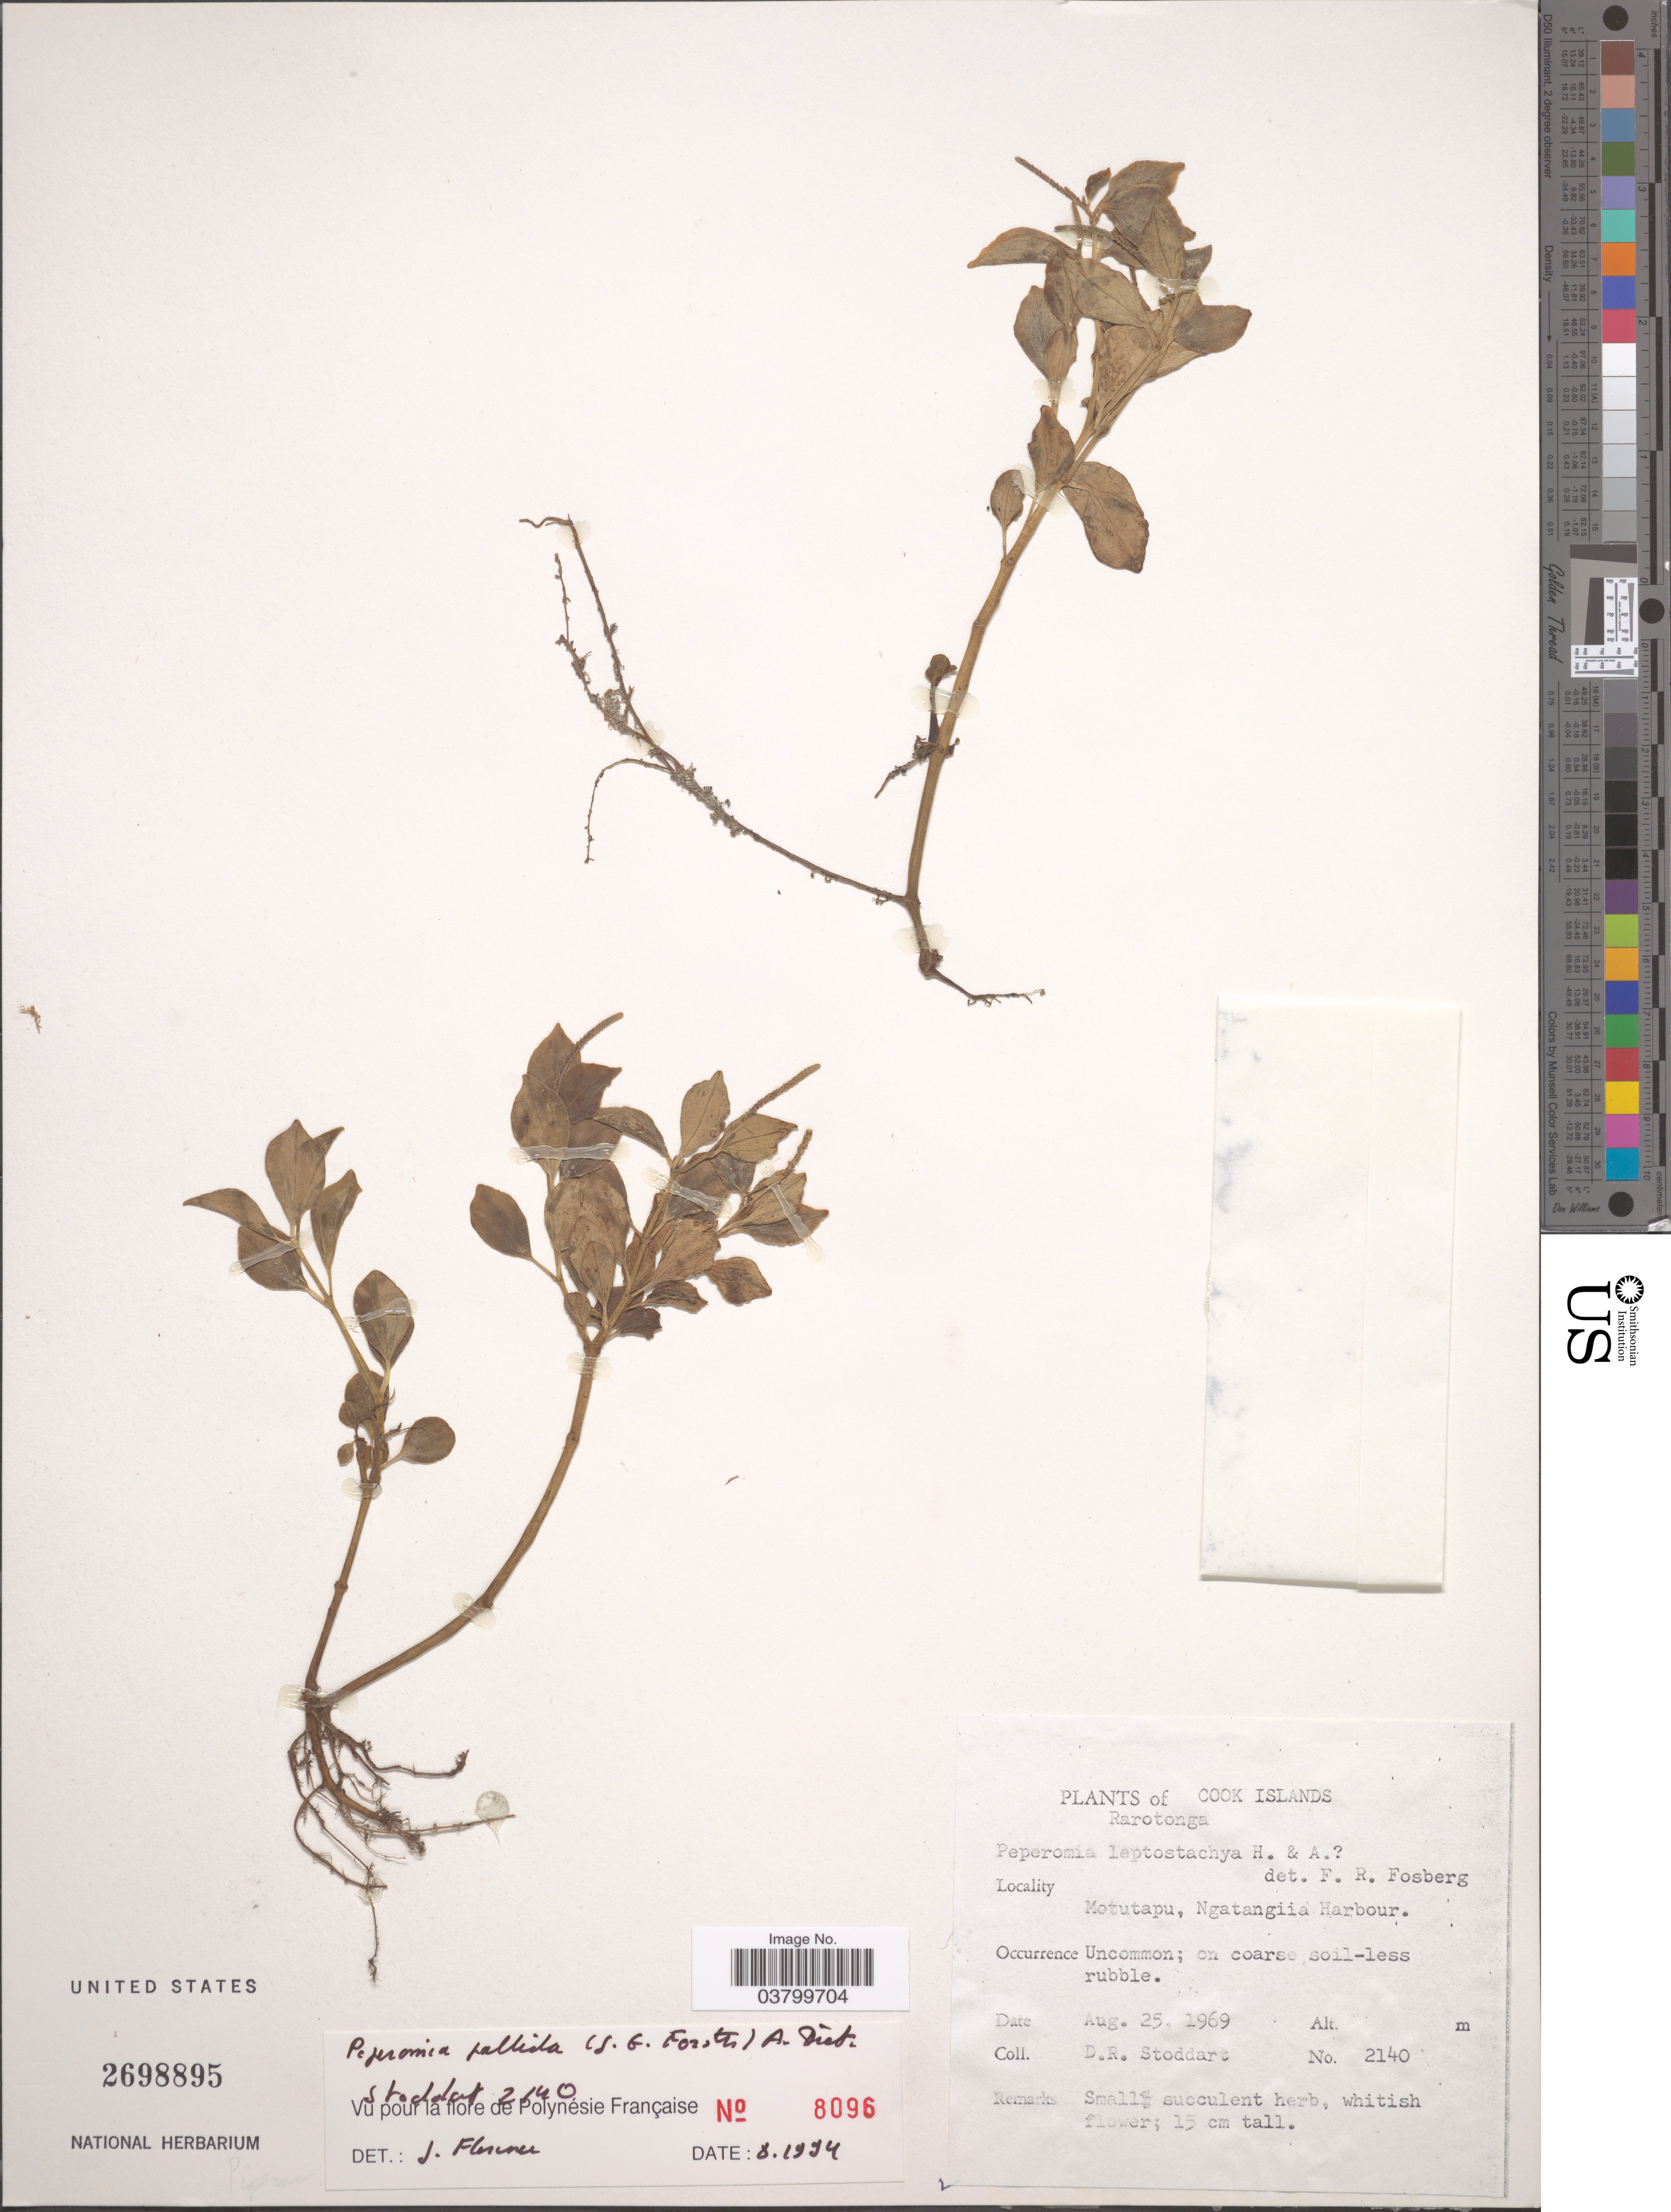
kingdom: Plantae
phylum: Tracheophyta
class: Magnoliopsida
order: Piperales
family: Piperaceae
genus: Peperomia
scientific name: Peperomia pallida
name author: (G. Forst.) Dietr.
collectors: D. R. Stoddart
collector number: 2140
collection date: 1969-08-25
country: Cook Islands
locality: Rarotonga. Motutapu, Ngatangiia Harbour.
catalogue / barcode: US 2698895